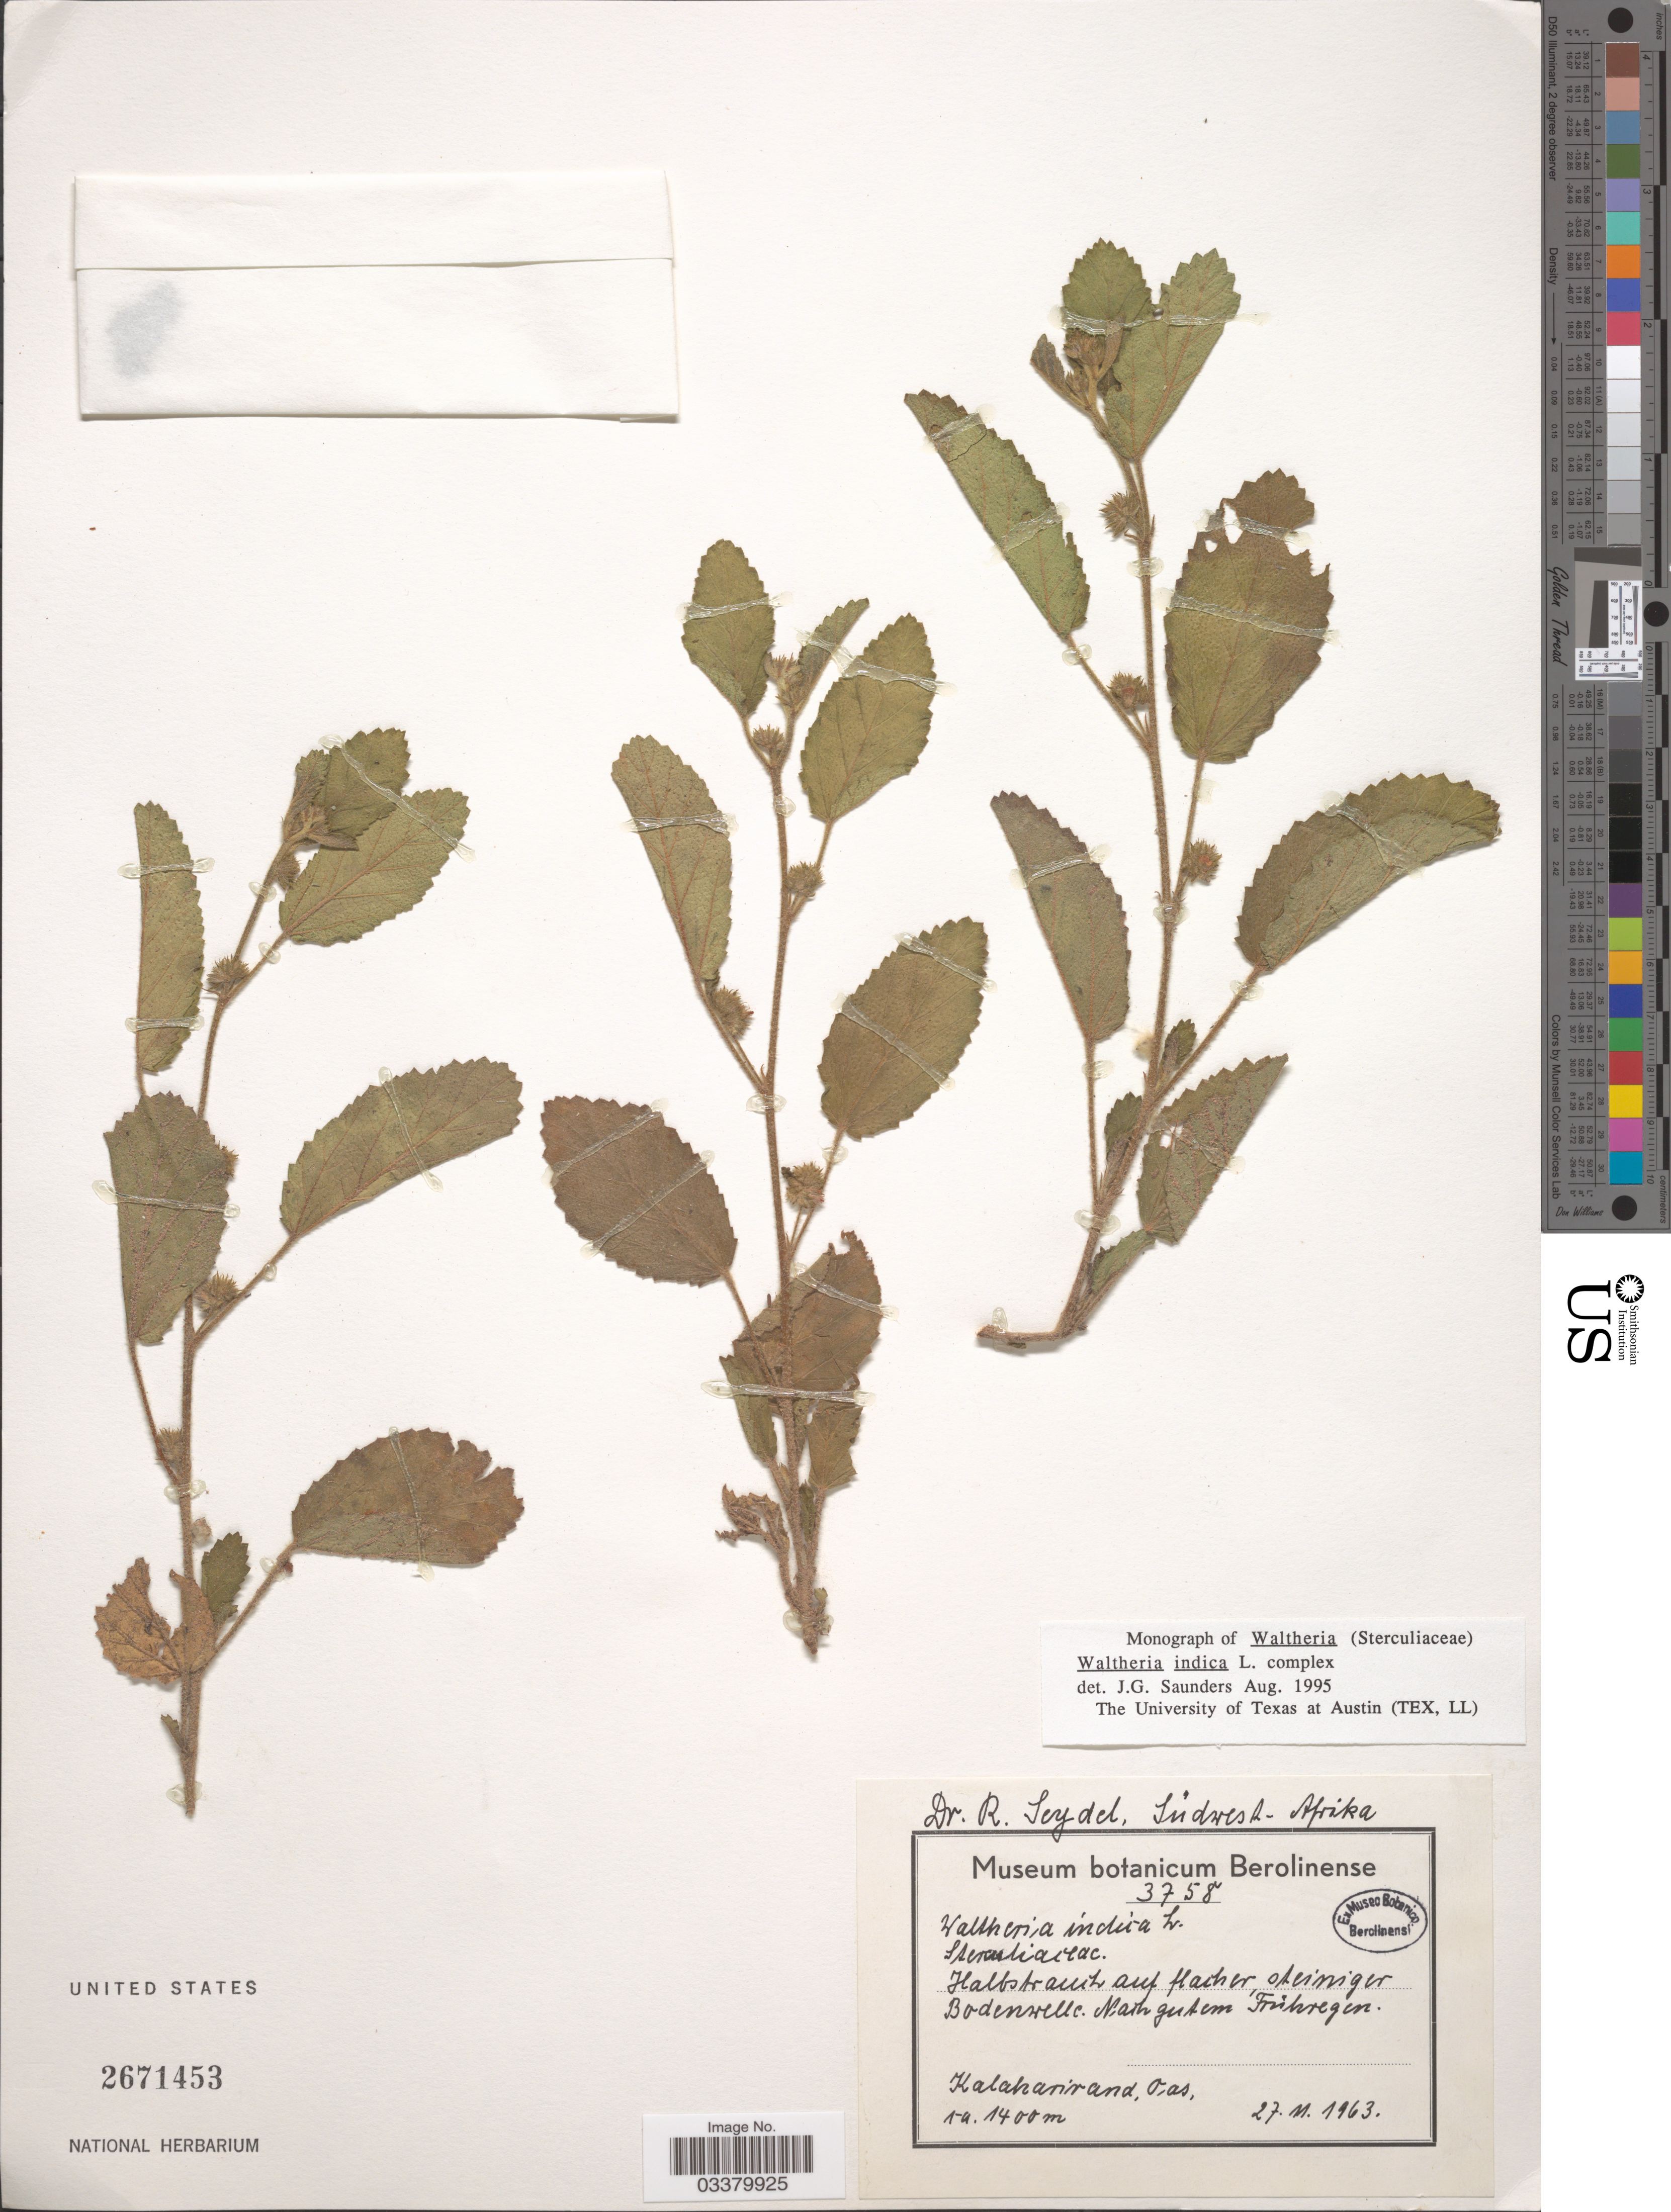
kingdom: Plantae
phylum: Tracheophyta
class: Magnoliopsida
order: Malvales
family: Malvaceae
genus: Waltheria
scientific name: Waltheria indica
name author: L.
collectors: R. Seydel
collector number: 3758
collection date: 1963-11-27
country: Namibia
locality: Südwest-Afrika, Bodenwelle. Nach gutem Frühregen Kalaharirand, Oas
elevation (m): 1400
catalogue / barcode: US 2671453